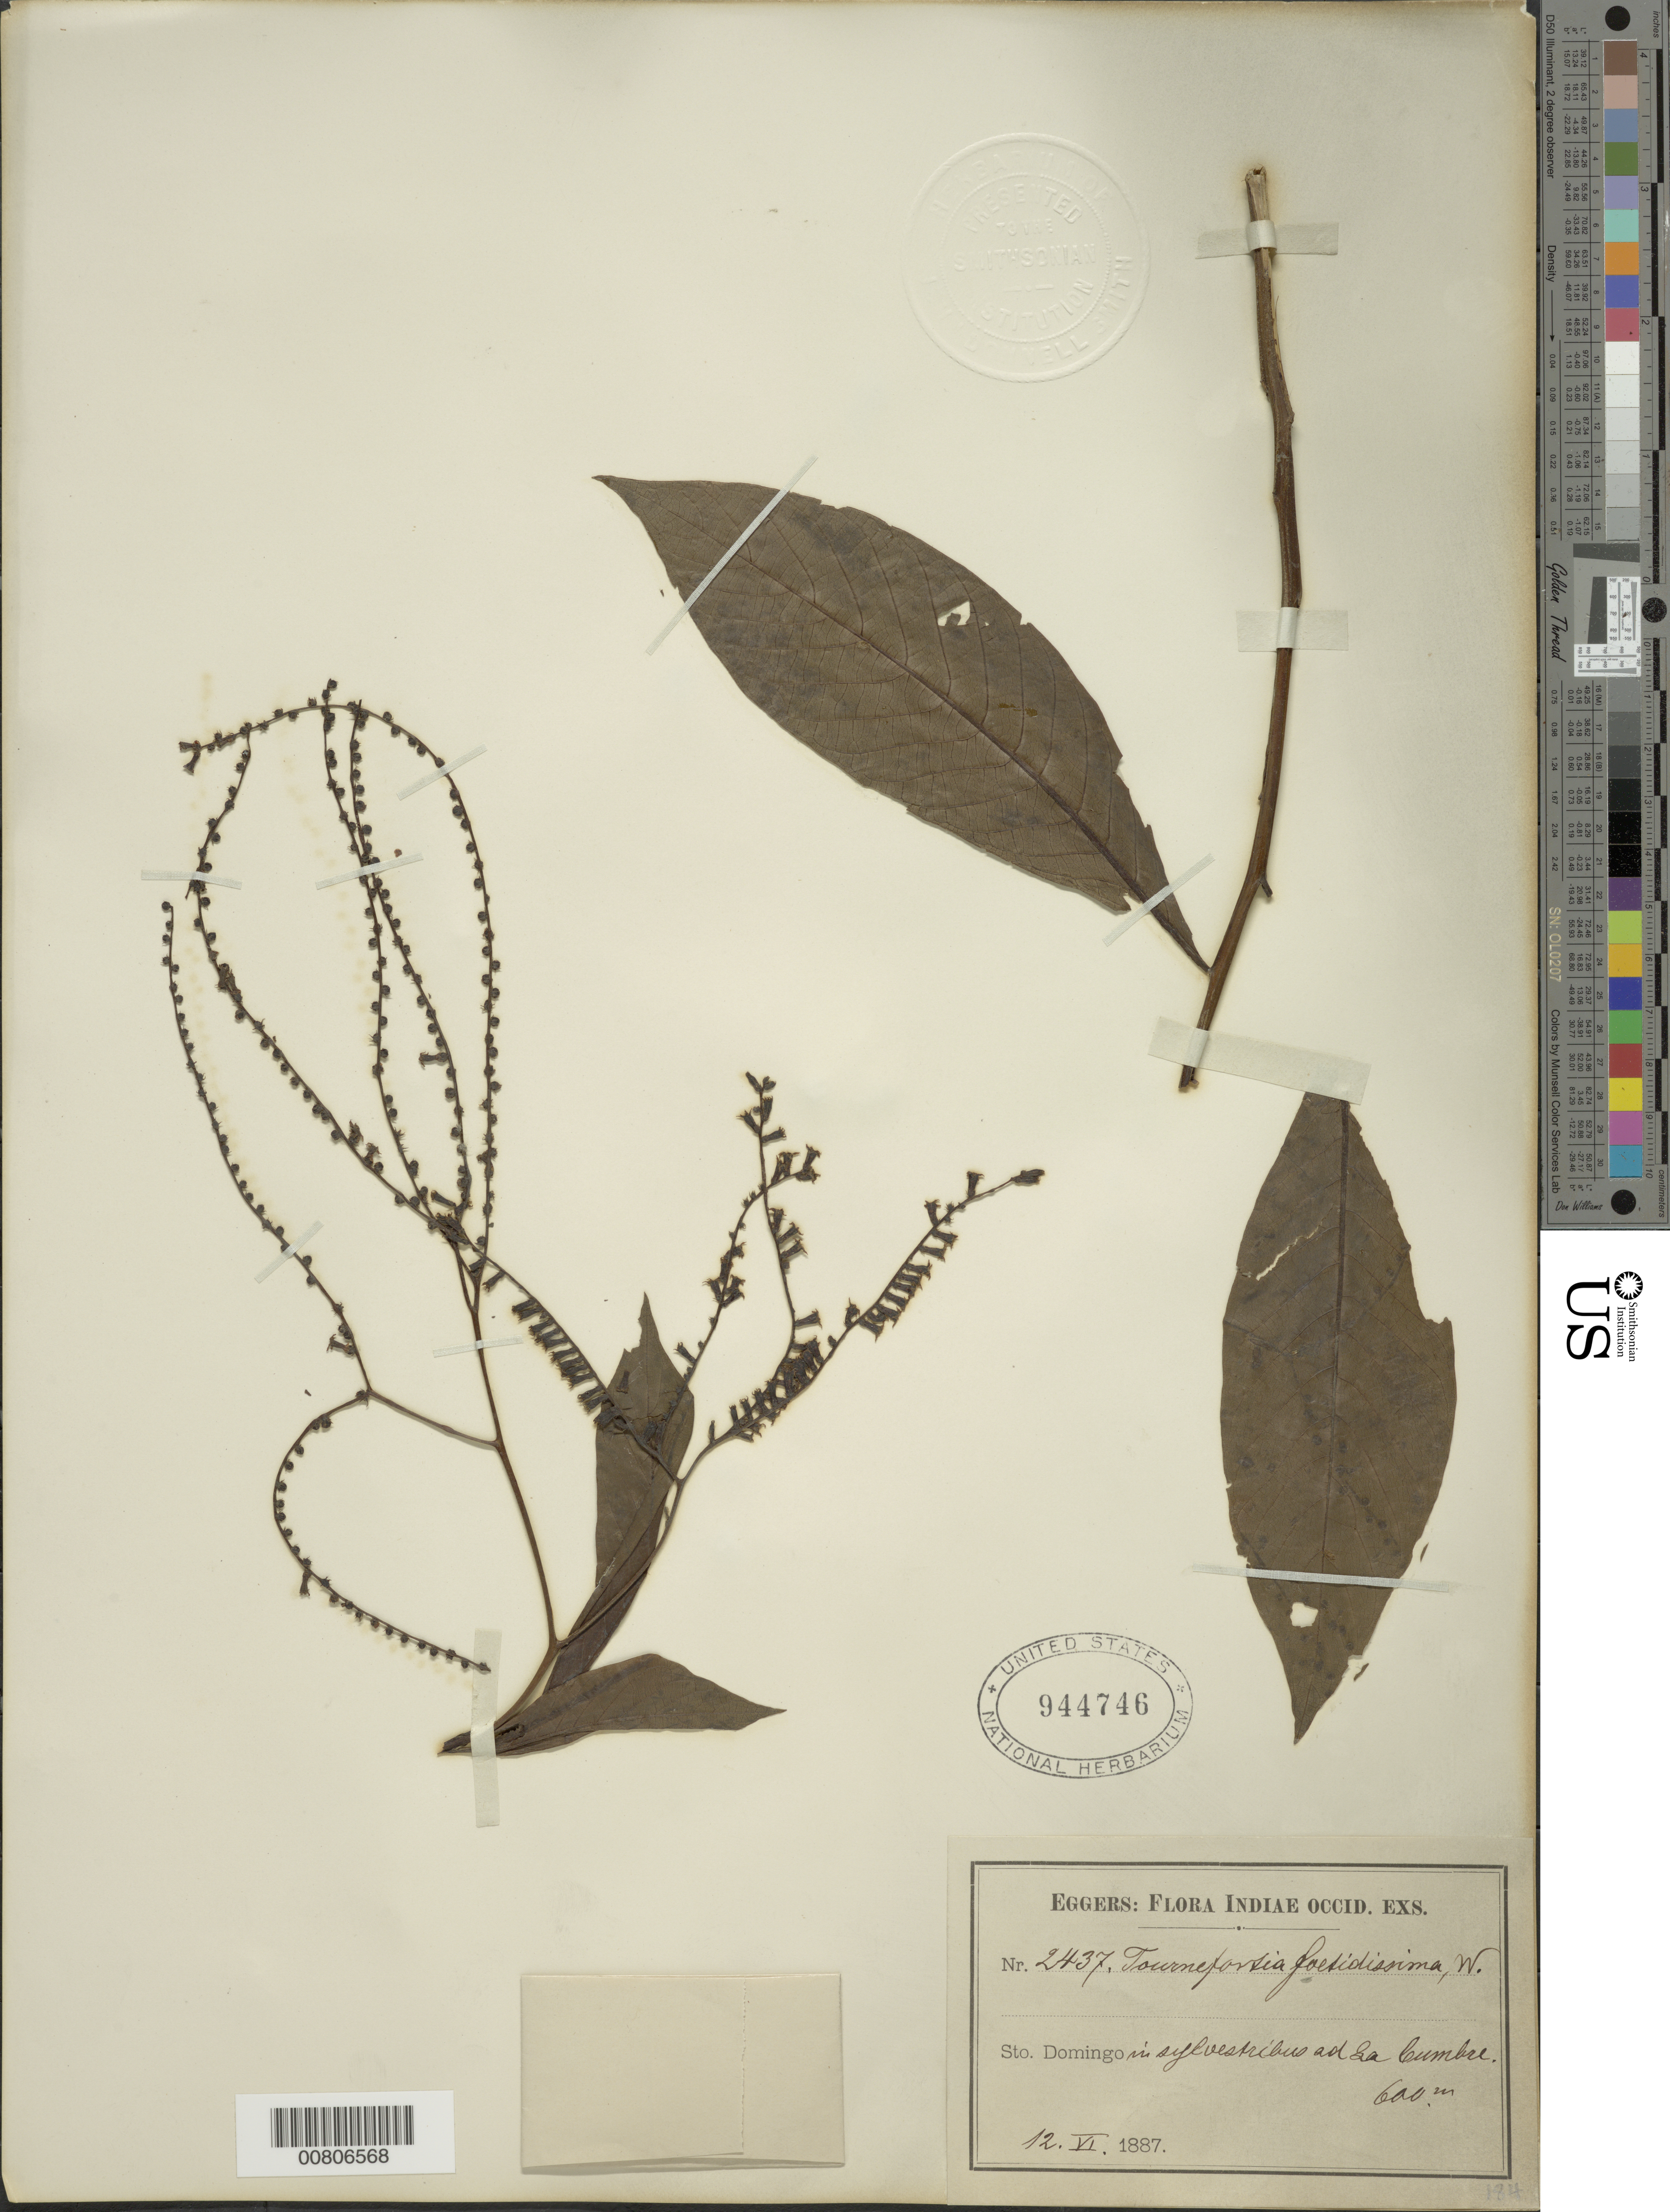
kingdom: Plantae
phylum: Tracheophyta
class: Magnoliopsida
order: Boraginales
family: Heliotropiaceae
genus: Tournefortia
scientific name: Tournefortia foetidissima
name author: L.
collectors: H. F. A. von Eggers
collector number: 2437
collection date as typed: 12 Jun 1887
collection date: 1887-06-12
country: Dominican Republic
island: Hispaniola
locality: La Cumbre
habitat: In sylvestribus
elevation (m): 600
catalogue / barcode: US 944746